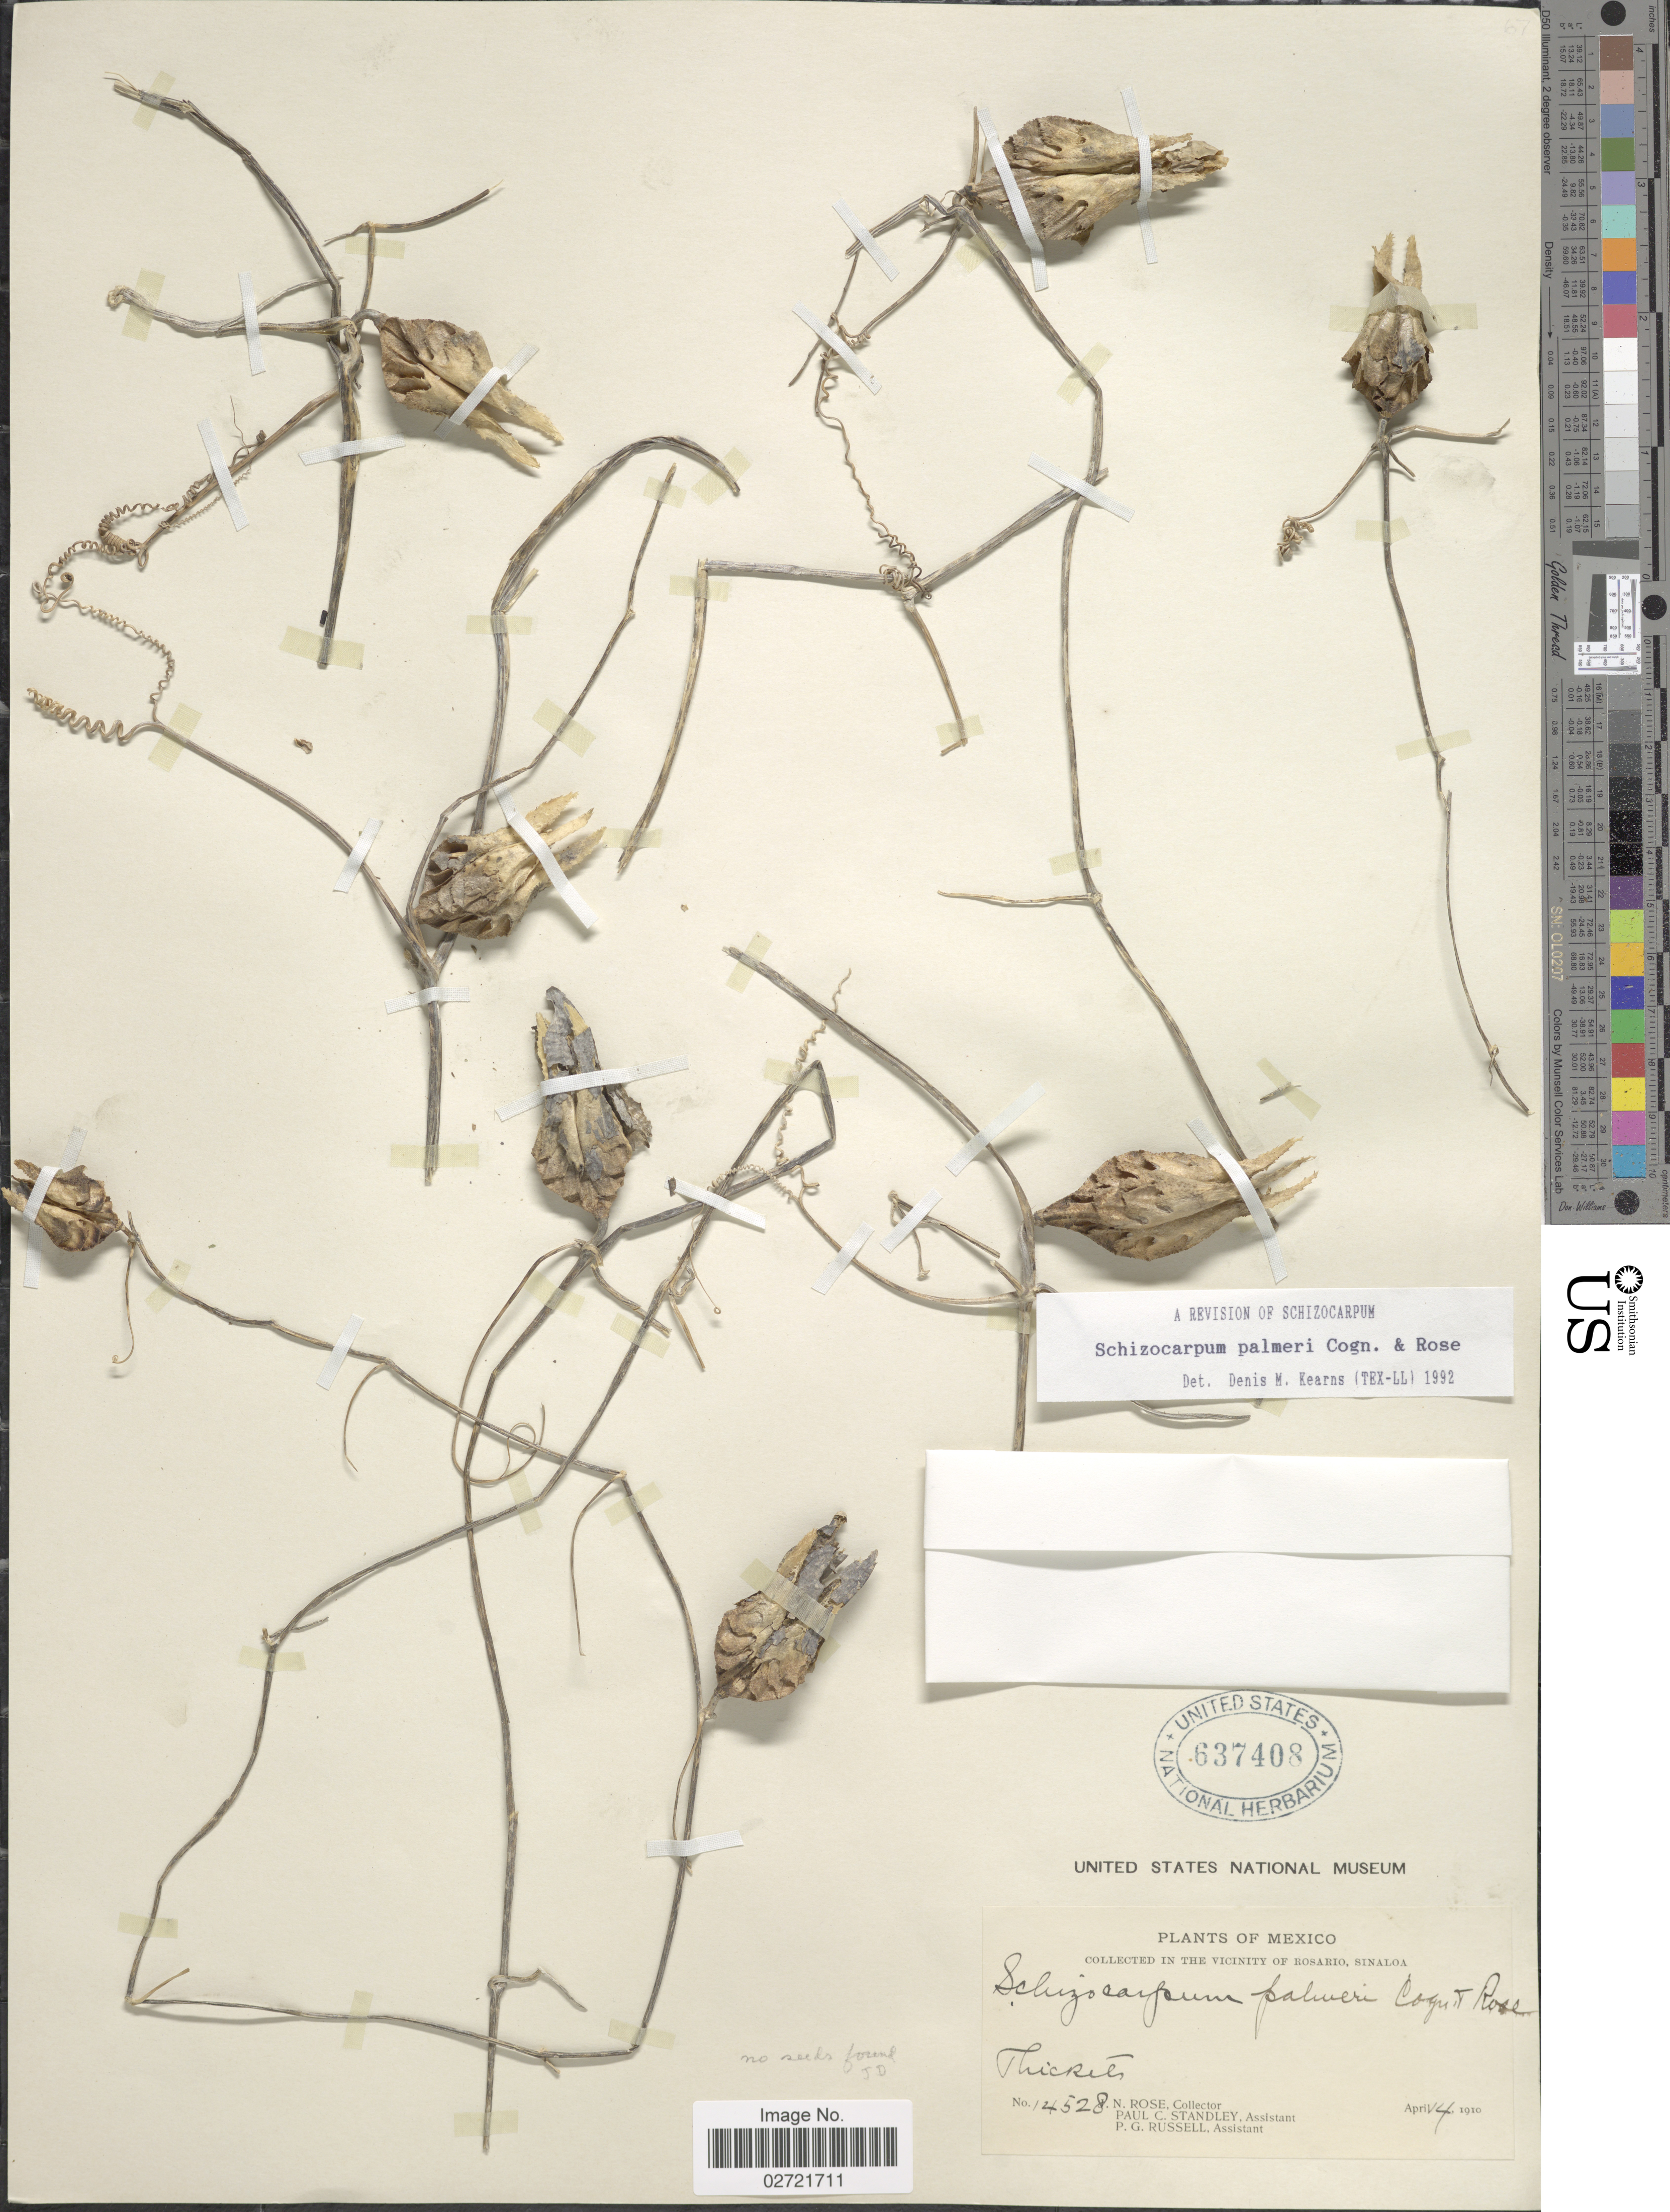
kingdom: Plantae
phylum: Tracheophyta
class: Magnoliopsida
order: Cucurbitales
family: Cucurbitaceae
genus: Schizocarpum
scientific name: Schizocarpum palmeri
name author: Cogn. & Rose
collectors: J. N. Rose, P. C. Standley & P. G. Russell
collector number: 14528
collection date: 1910-04-14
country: Mexico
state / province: Sinaloa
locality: In the Vicinity of Rosario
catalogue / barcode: US 637408